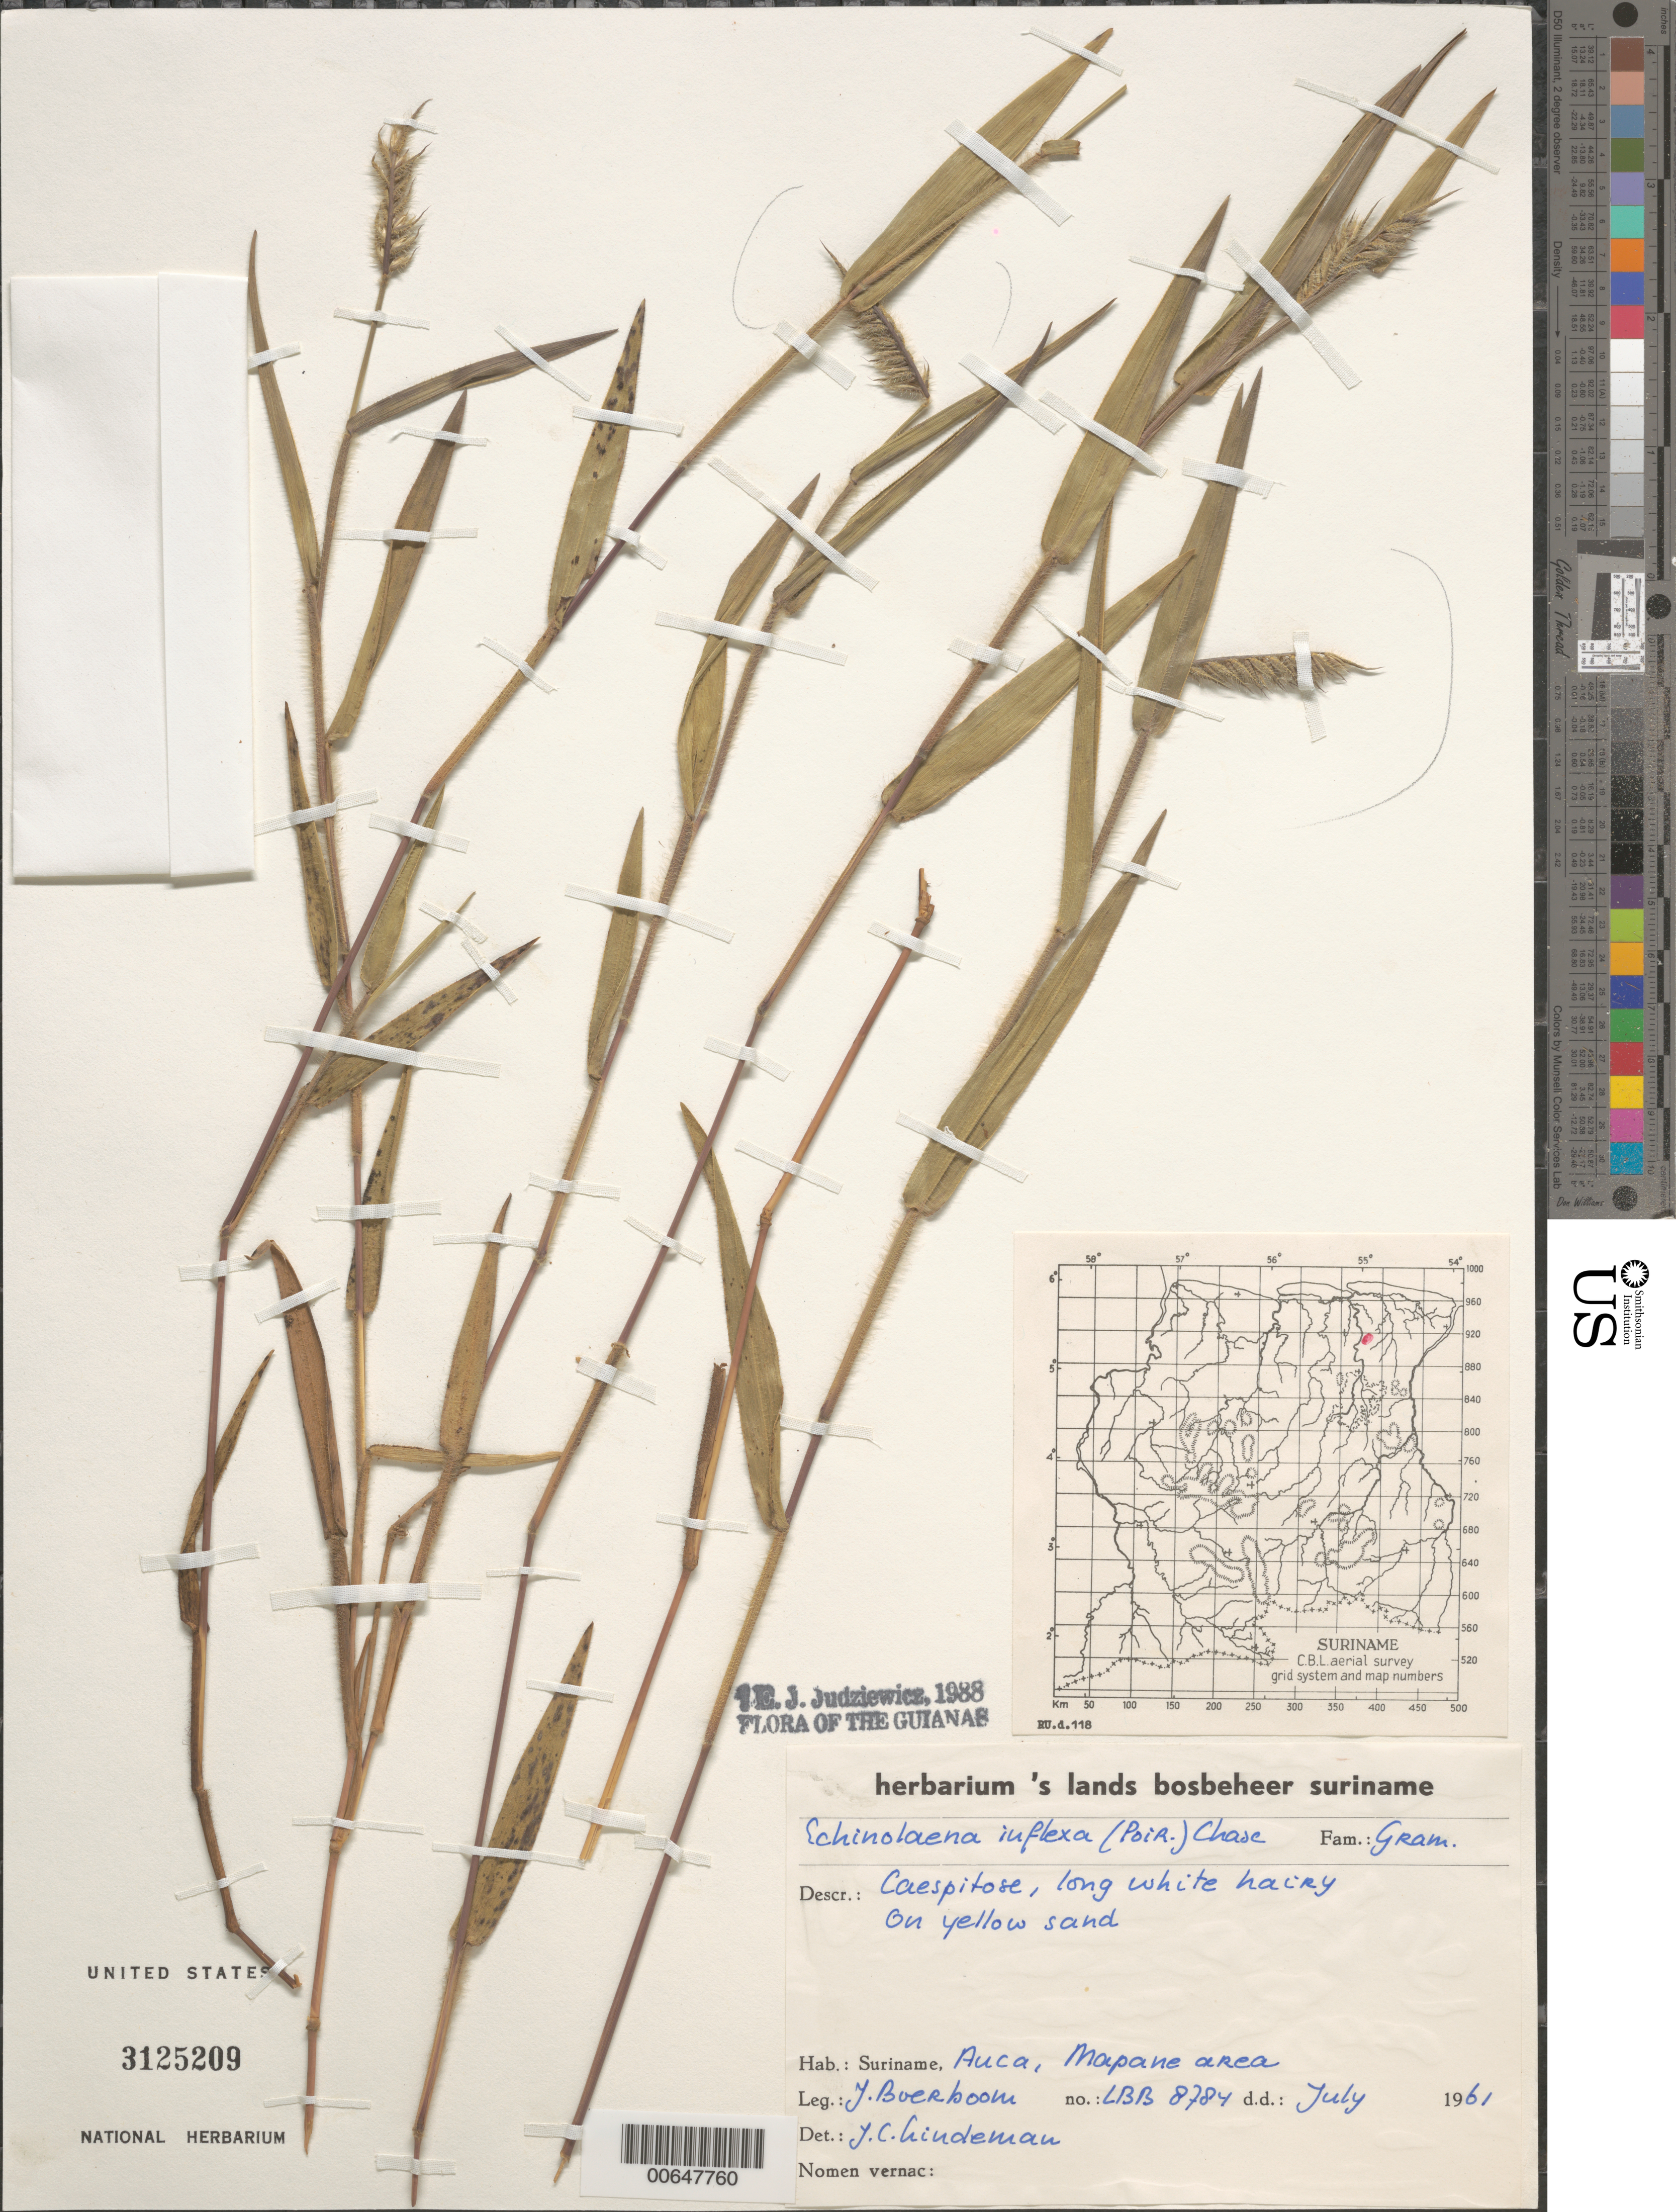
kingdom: Plantae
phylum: Tracheophyta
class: Liliopsida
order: Poales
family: Poaceae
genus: Echinolaena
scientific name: Echinolaena inflexa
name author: (Poir.) Chase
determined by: Judziewicz, E. J.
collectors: J. Boerboom & J. C. Lindeman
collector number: LBB 8784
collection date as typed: Jul-61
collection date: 1961-07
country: Suriname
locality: Auca; Mapane Area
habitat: Yellow sand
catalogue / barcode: US 3125209